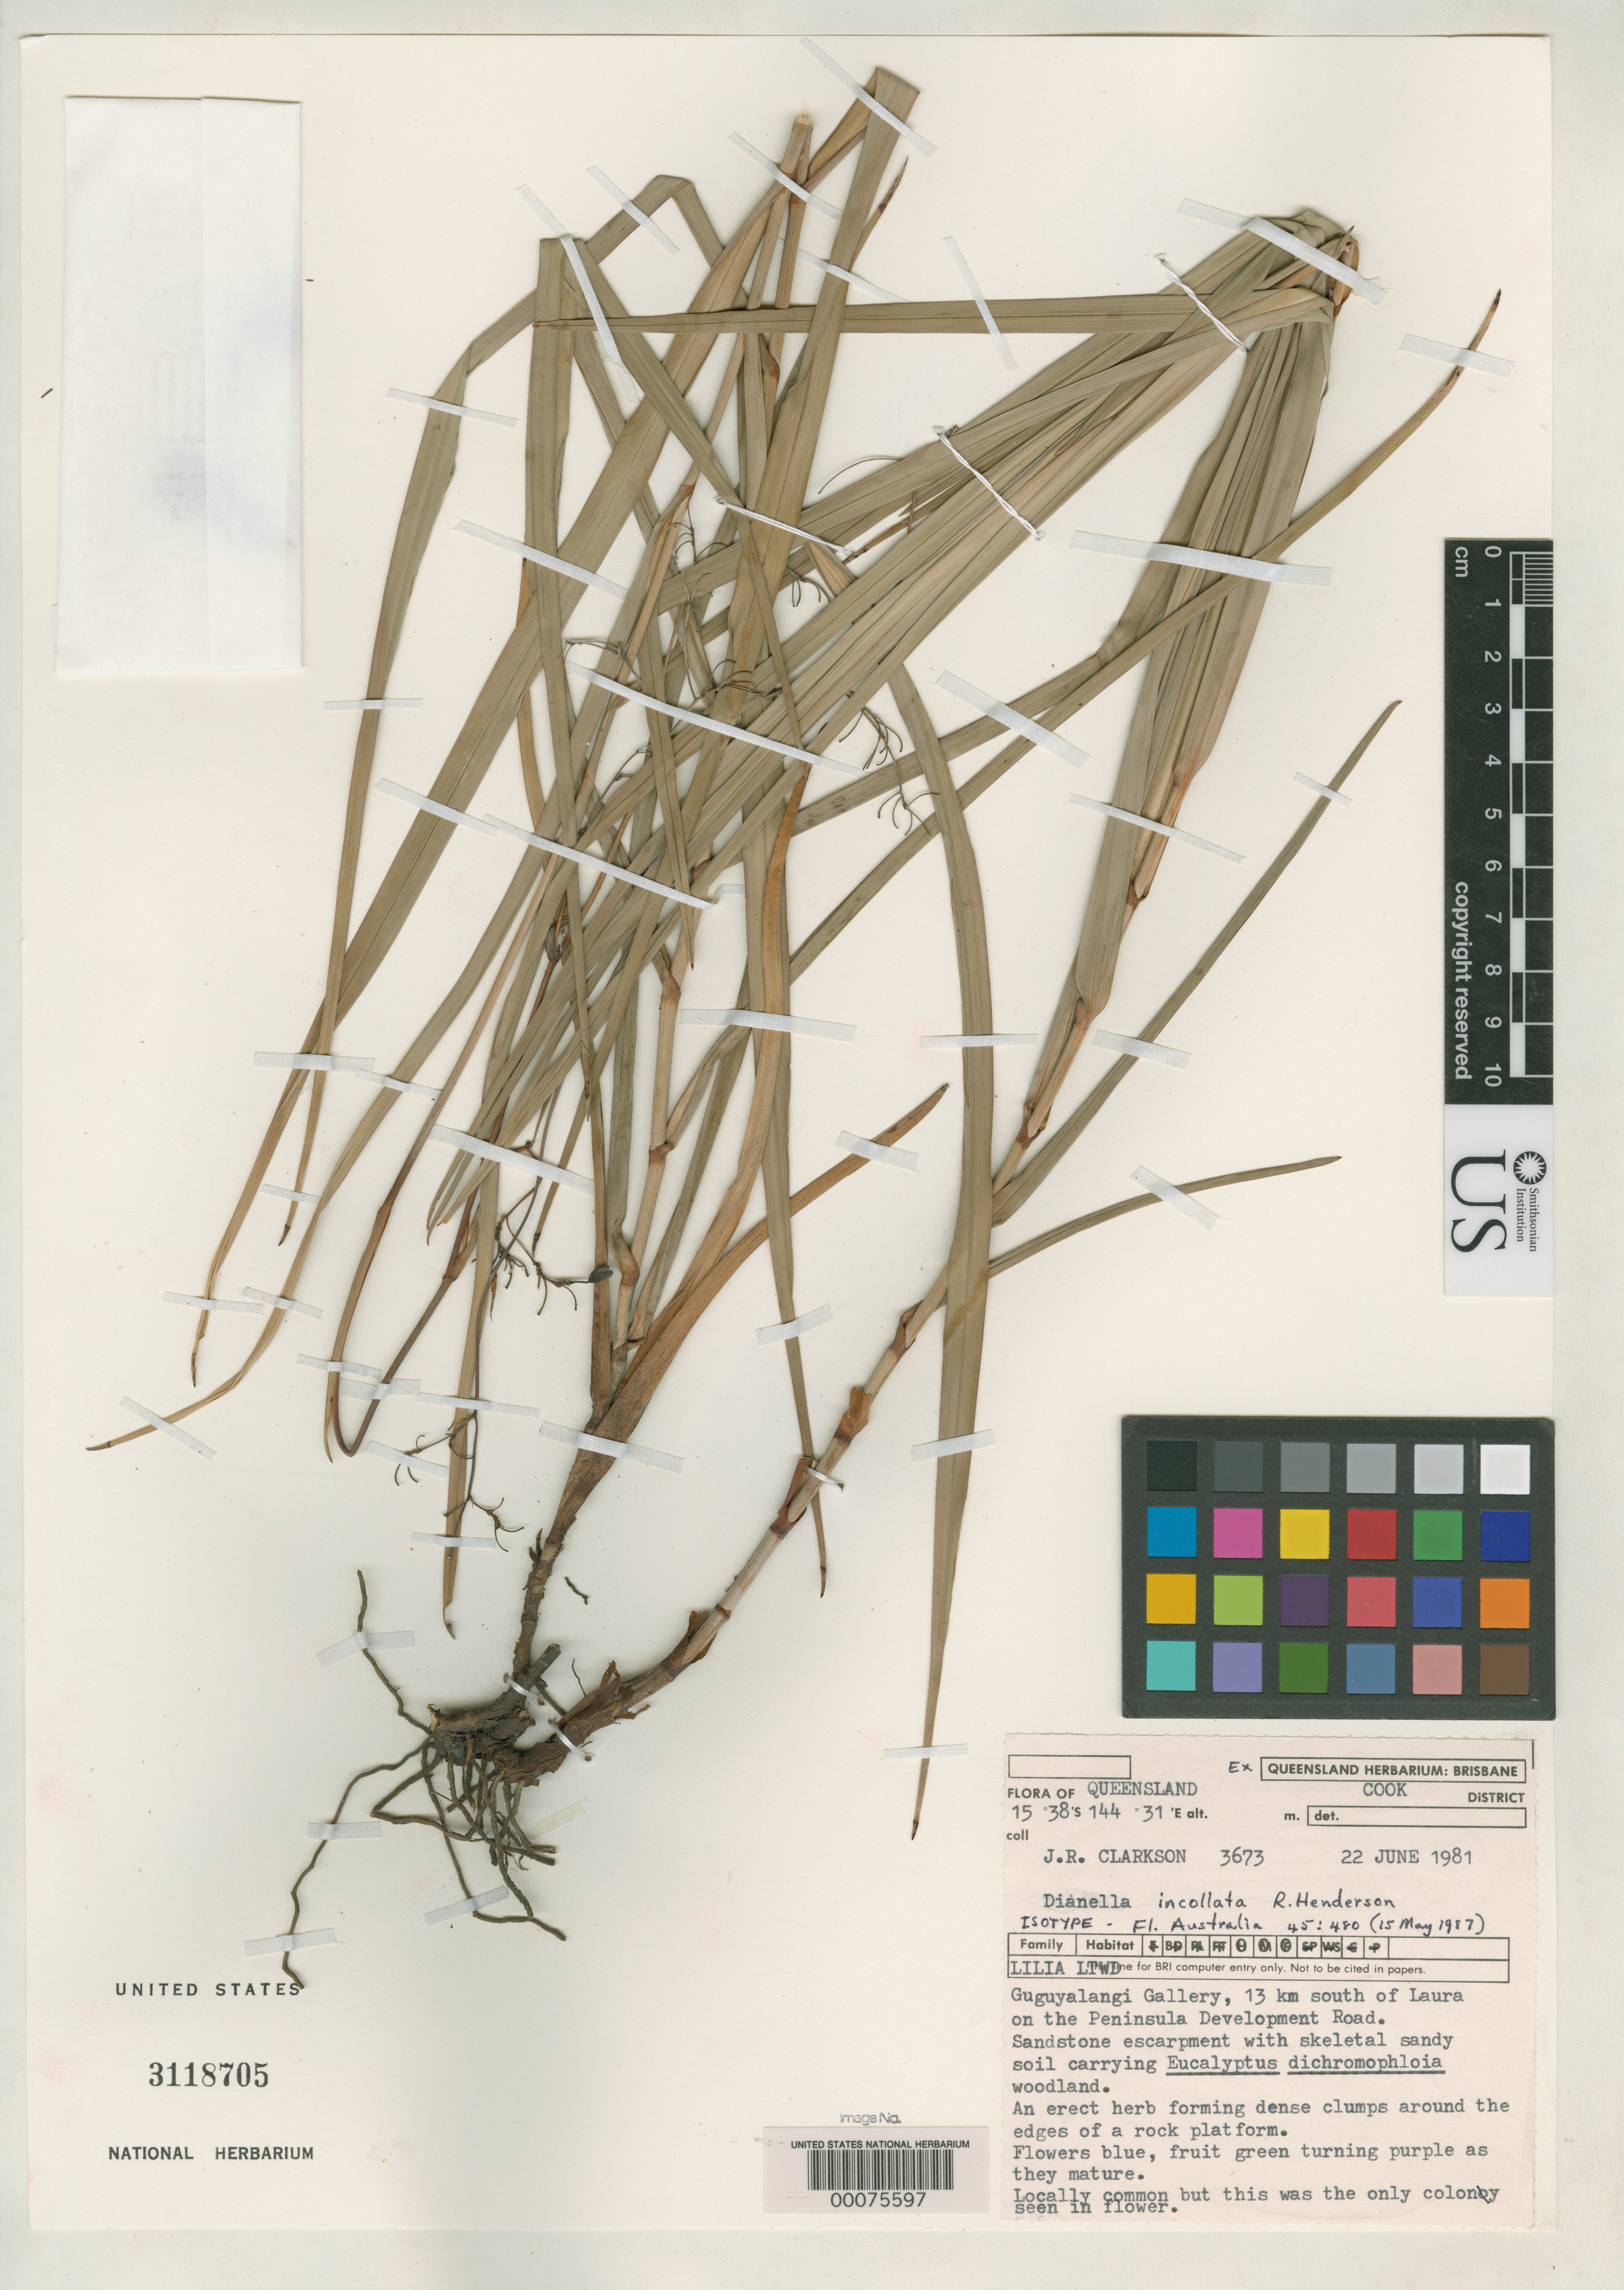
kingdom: Plantae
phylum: Tracheophyta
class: Liliopsida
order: Asparagales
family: Asphodelaceae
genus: Dianella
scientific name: Dianella incollata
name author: R.J.F. Hend.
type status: Isotype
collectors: J. Clarkson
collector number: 3673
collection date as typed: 22 Jun 1981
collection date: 1981-06-22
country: Australia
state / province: Queensland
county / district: Cook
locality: Guguyalangi Gallery, 13 km S of Laura on peninsula development road.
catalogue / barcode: US 3118705